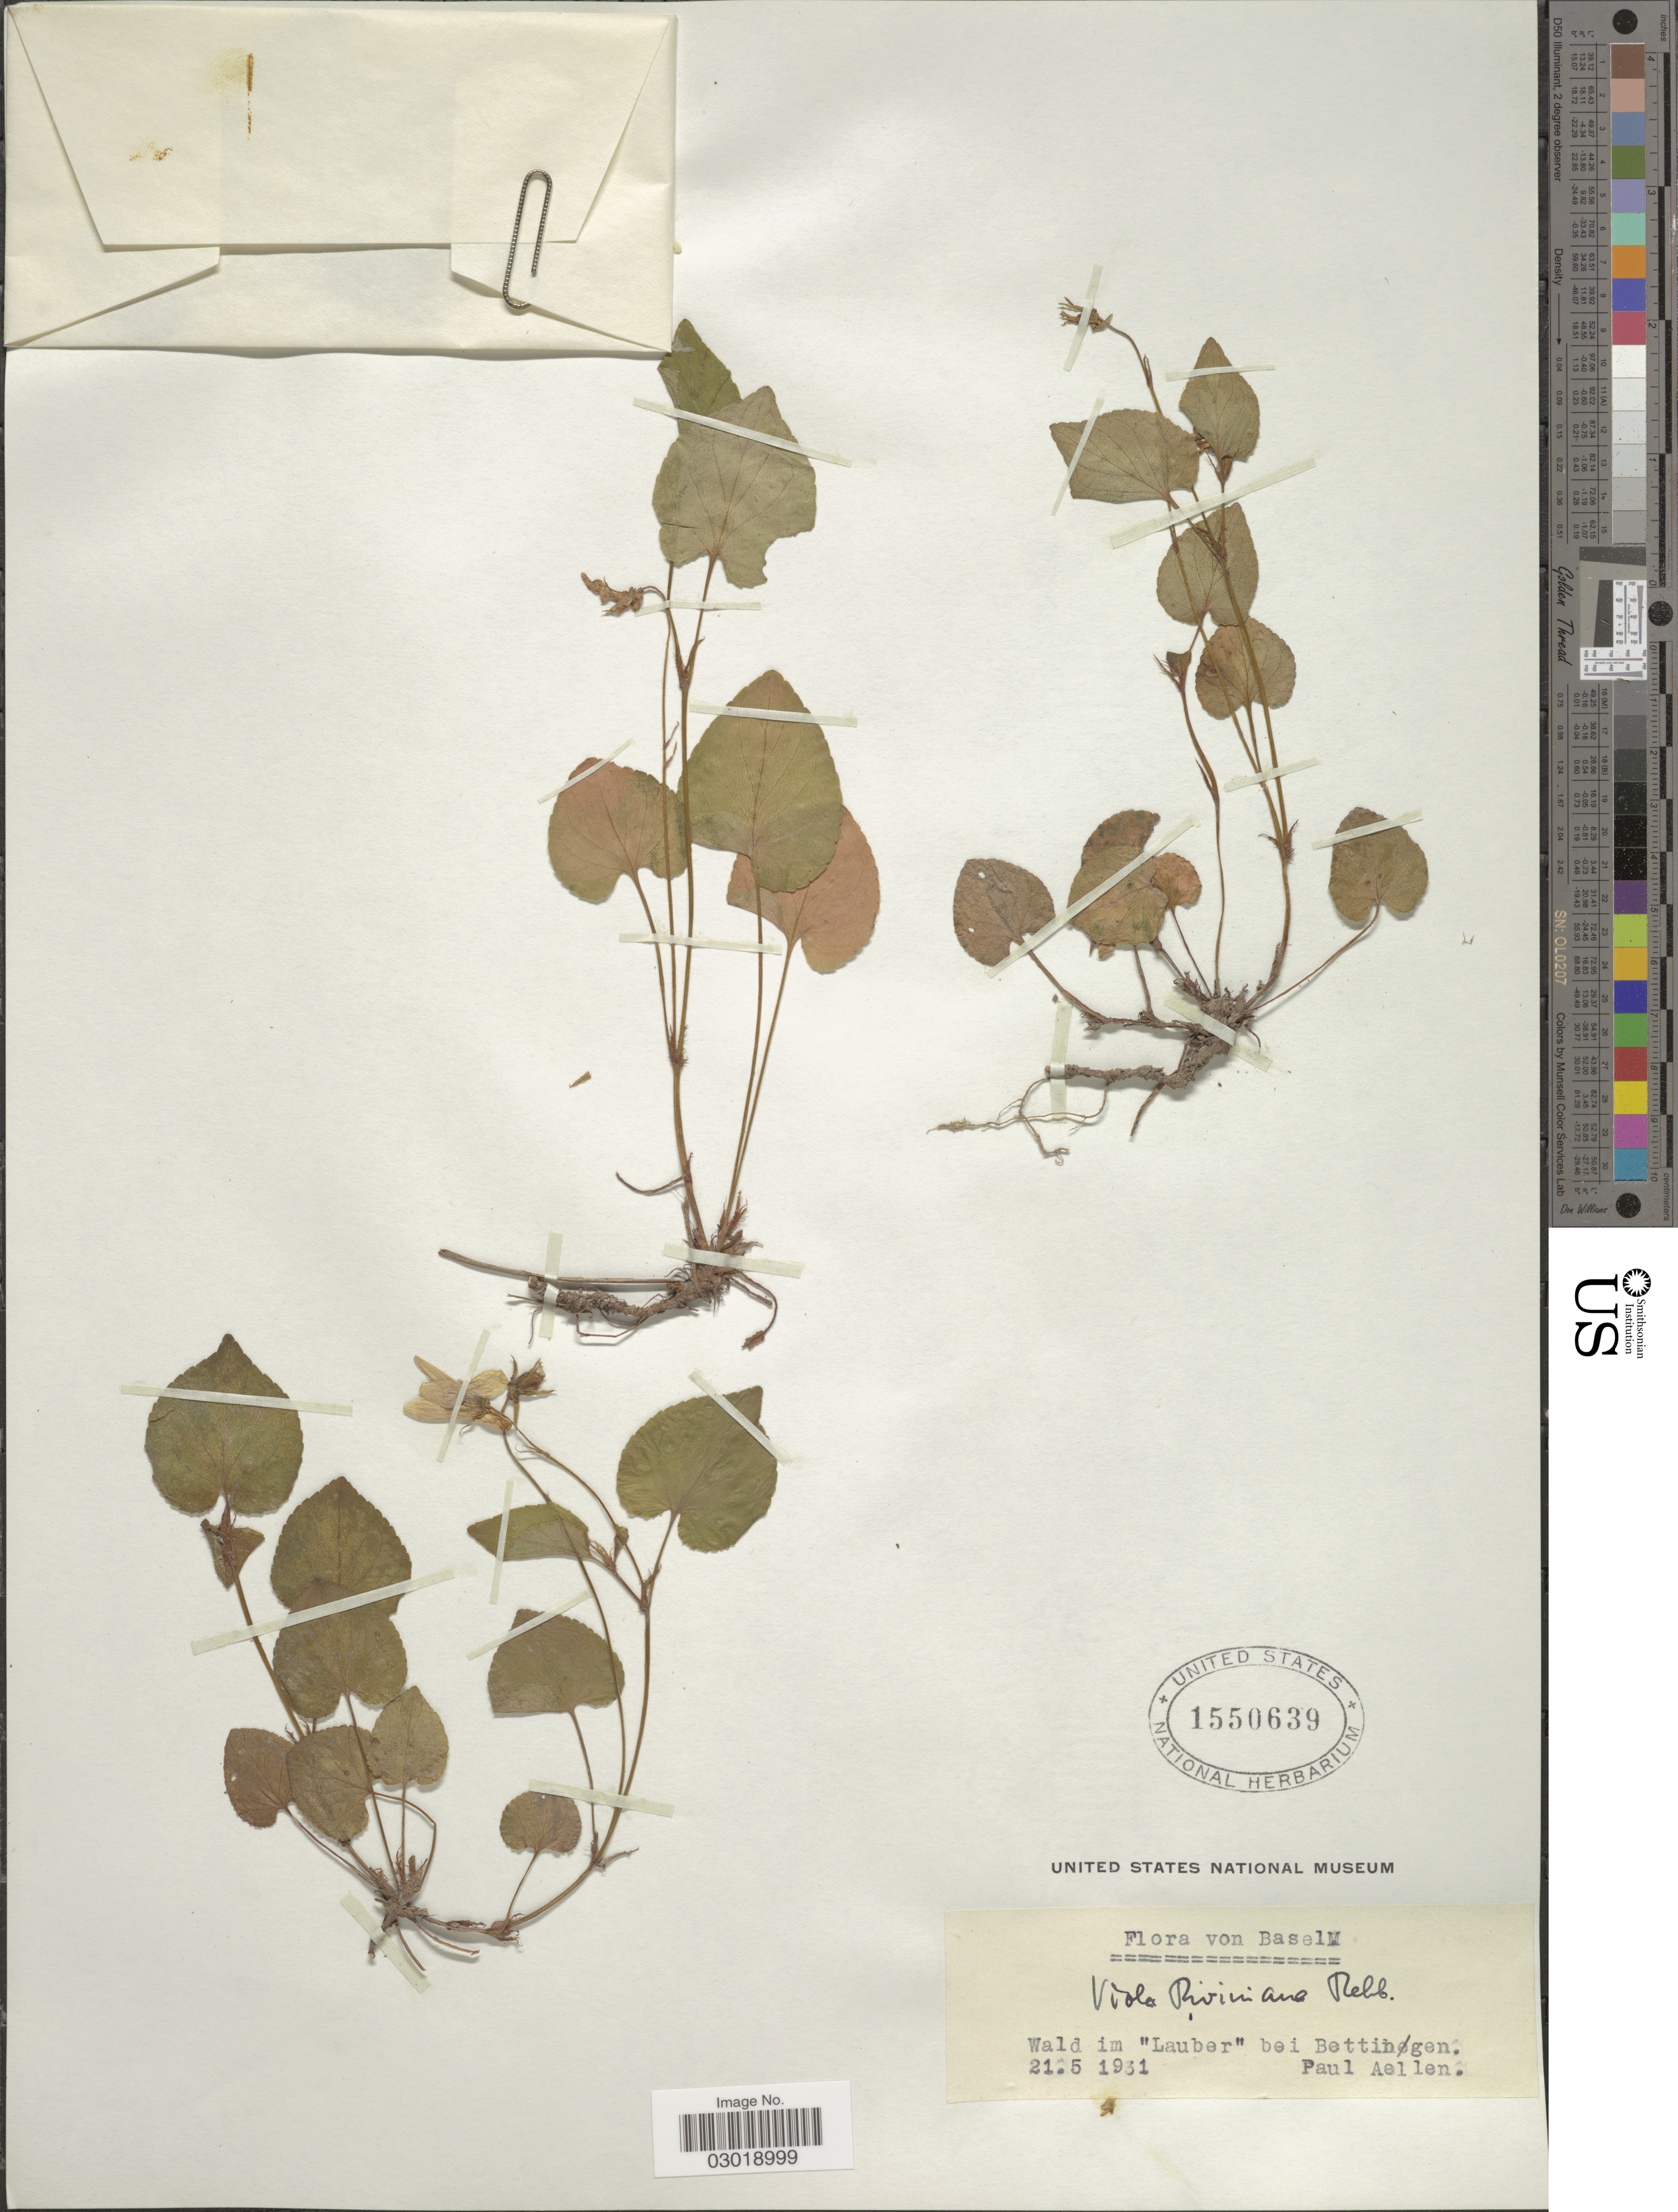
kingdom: Plantae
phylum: Tracheophyta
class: Magnoliopsida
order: Malpighiales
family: Violaceae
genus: Viola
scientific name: Viola riviniana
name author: Rchb.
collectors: P. Aellen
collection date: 1931-05-21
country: Switzerland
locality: Basel. Wald im "Lauber" bei Bettingen.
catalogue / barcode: US 1550639